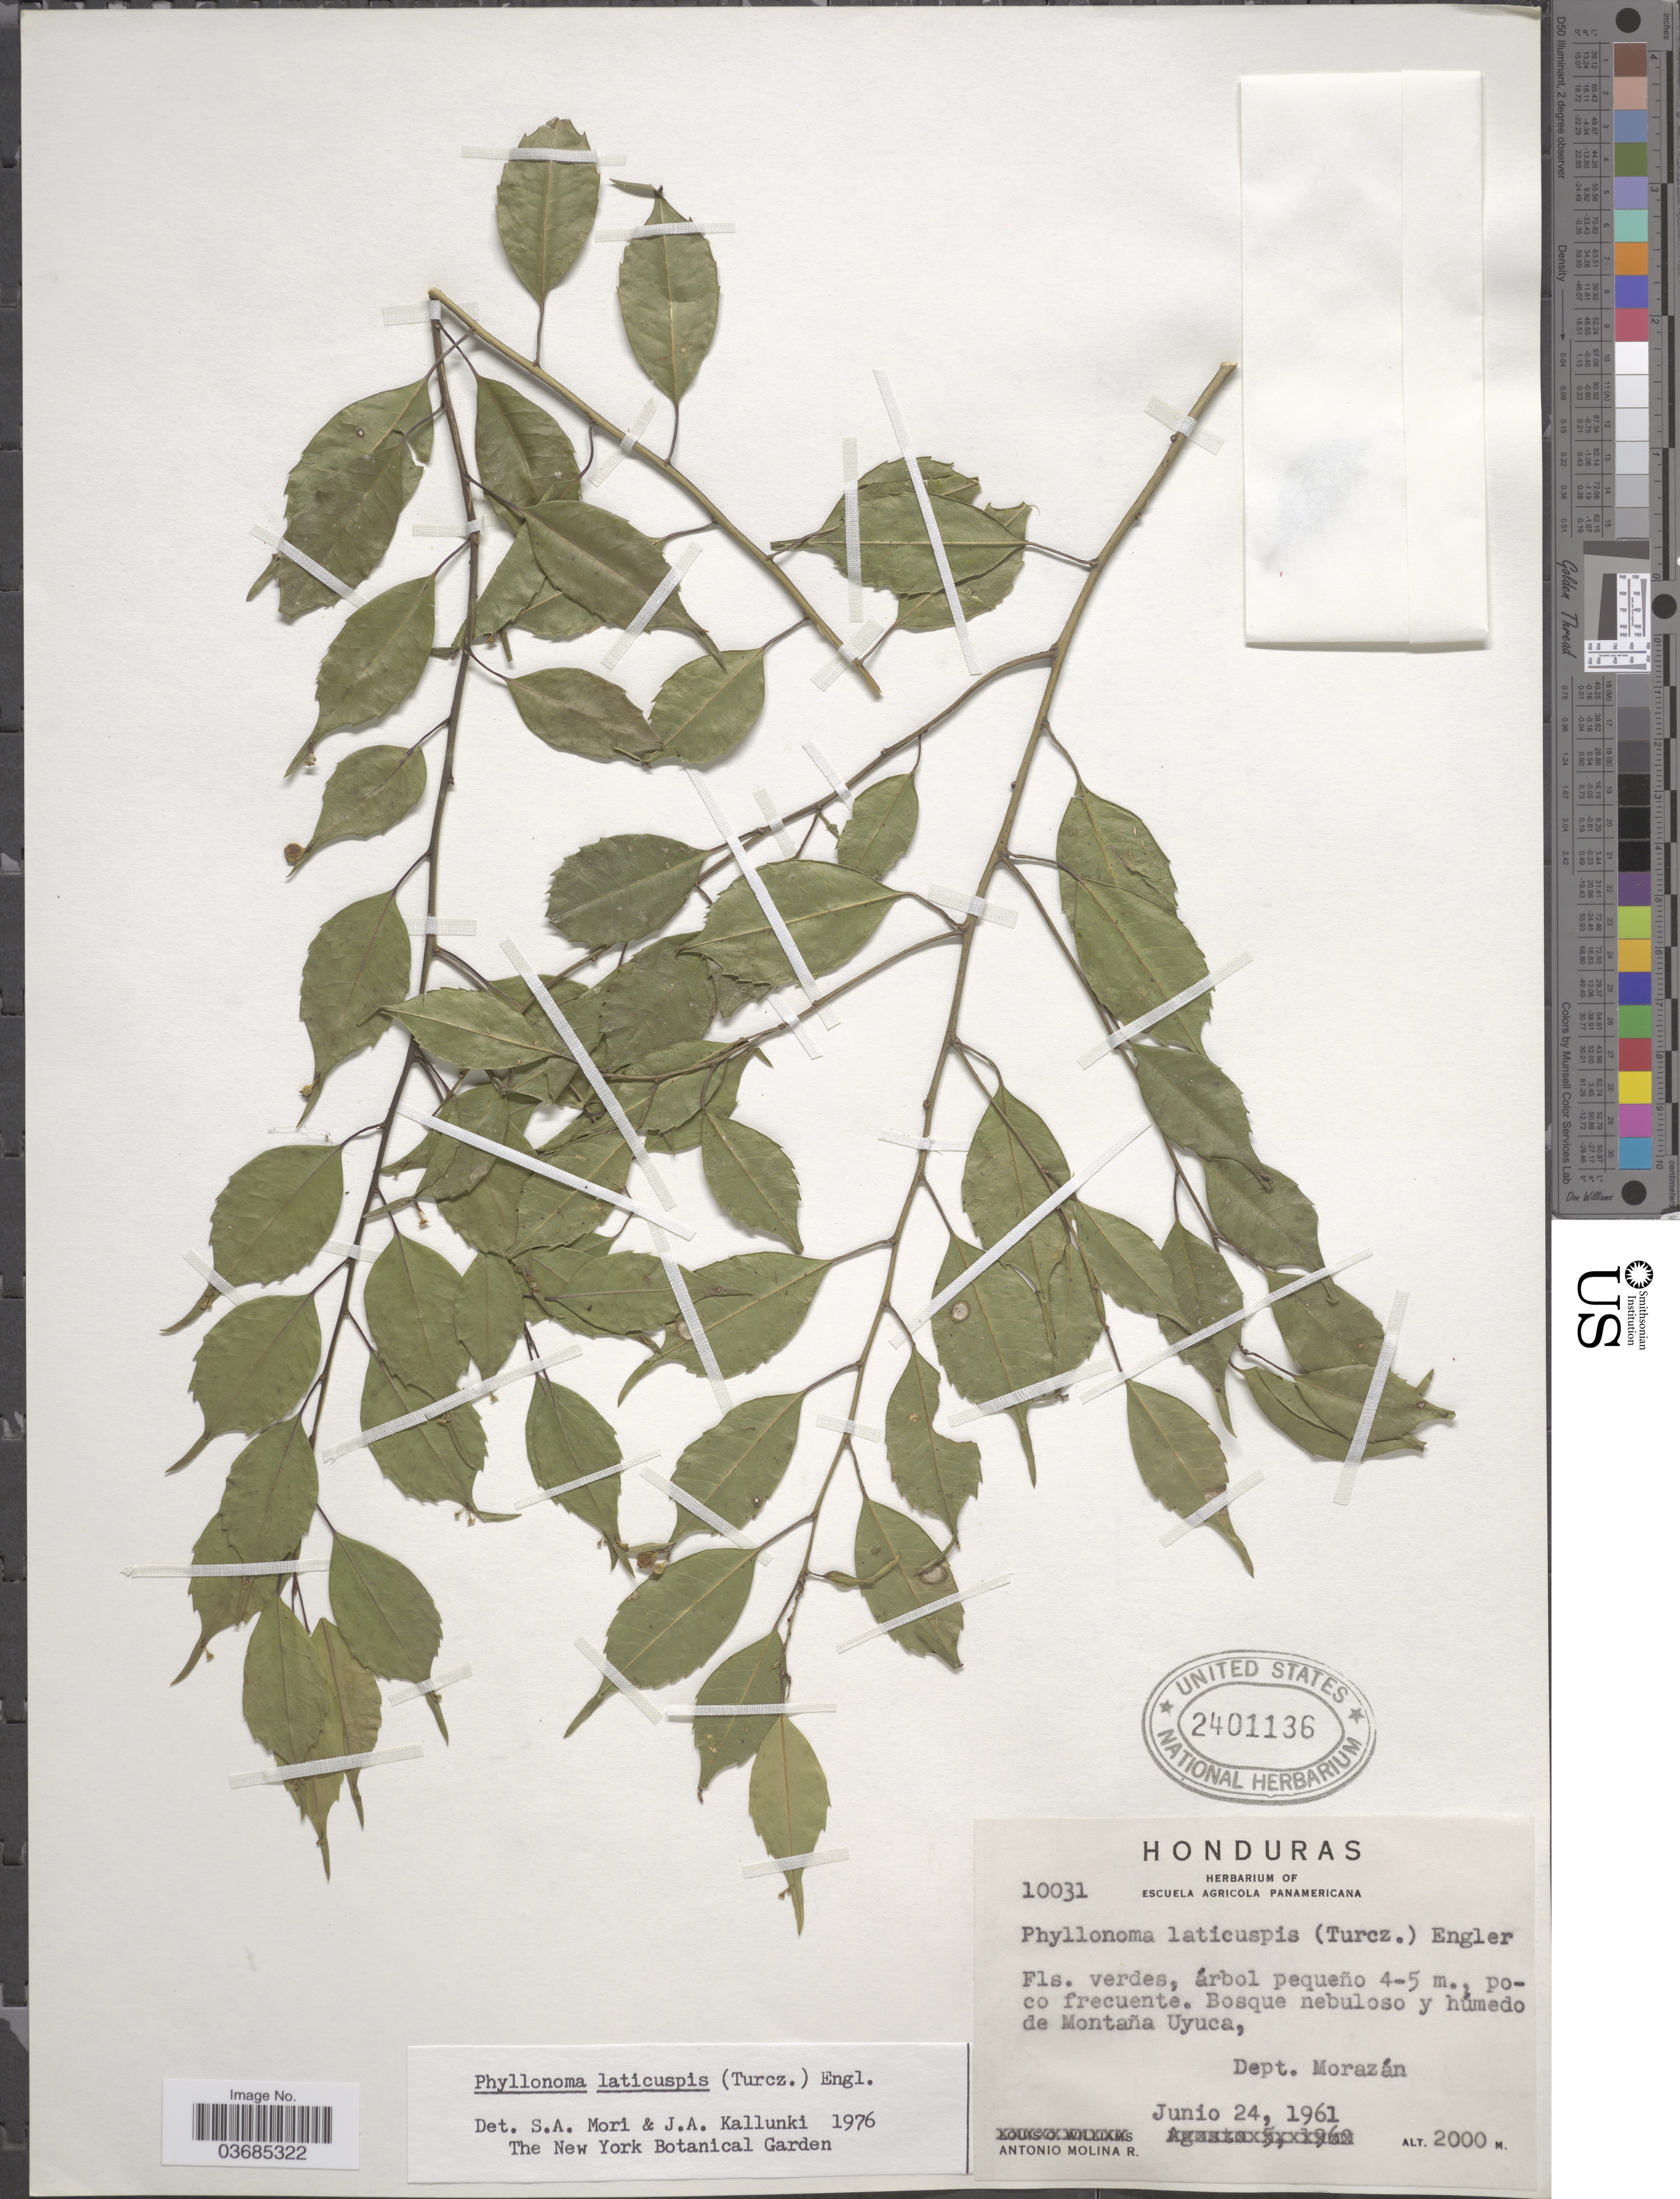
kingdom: Plantae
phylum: Tracheophyta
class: Magnoliopsida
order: Aquifoliales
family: Phyllonomaceae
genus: Phyllonoma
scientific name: Phyllonoma laticuspis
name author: (Turcz.) Engl.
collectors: A. Molina R.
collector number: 10031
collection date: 1961-06-24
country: Honduras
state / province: Fco. Morazán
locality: Bosque nebuloso y húmedo de Montaña Uyuca, Dept. Morazán.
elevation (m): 2000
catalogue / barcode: US 2401136